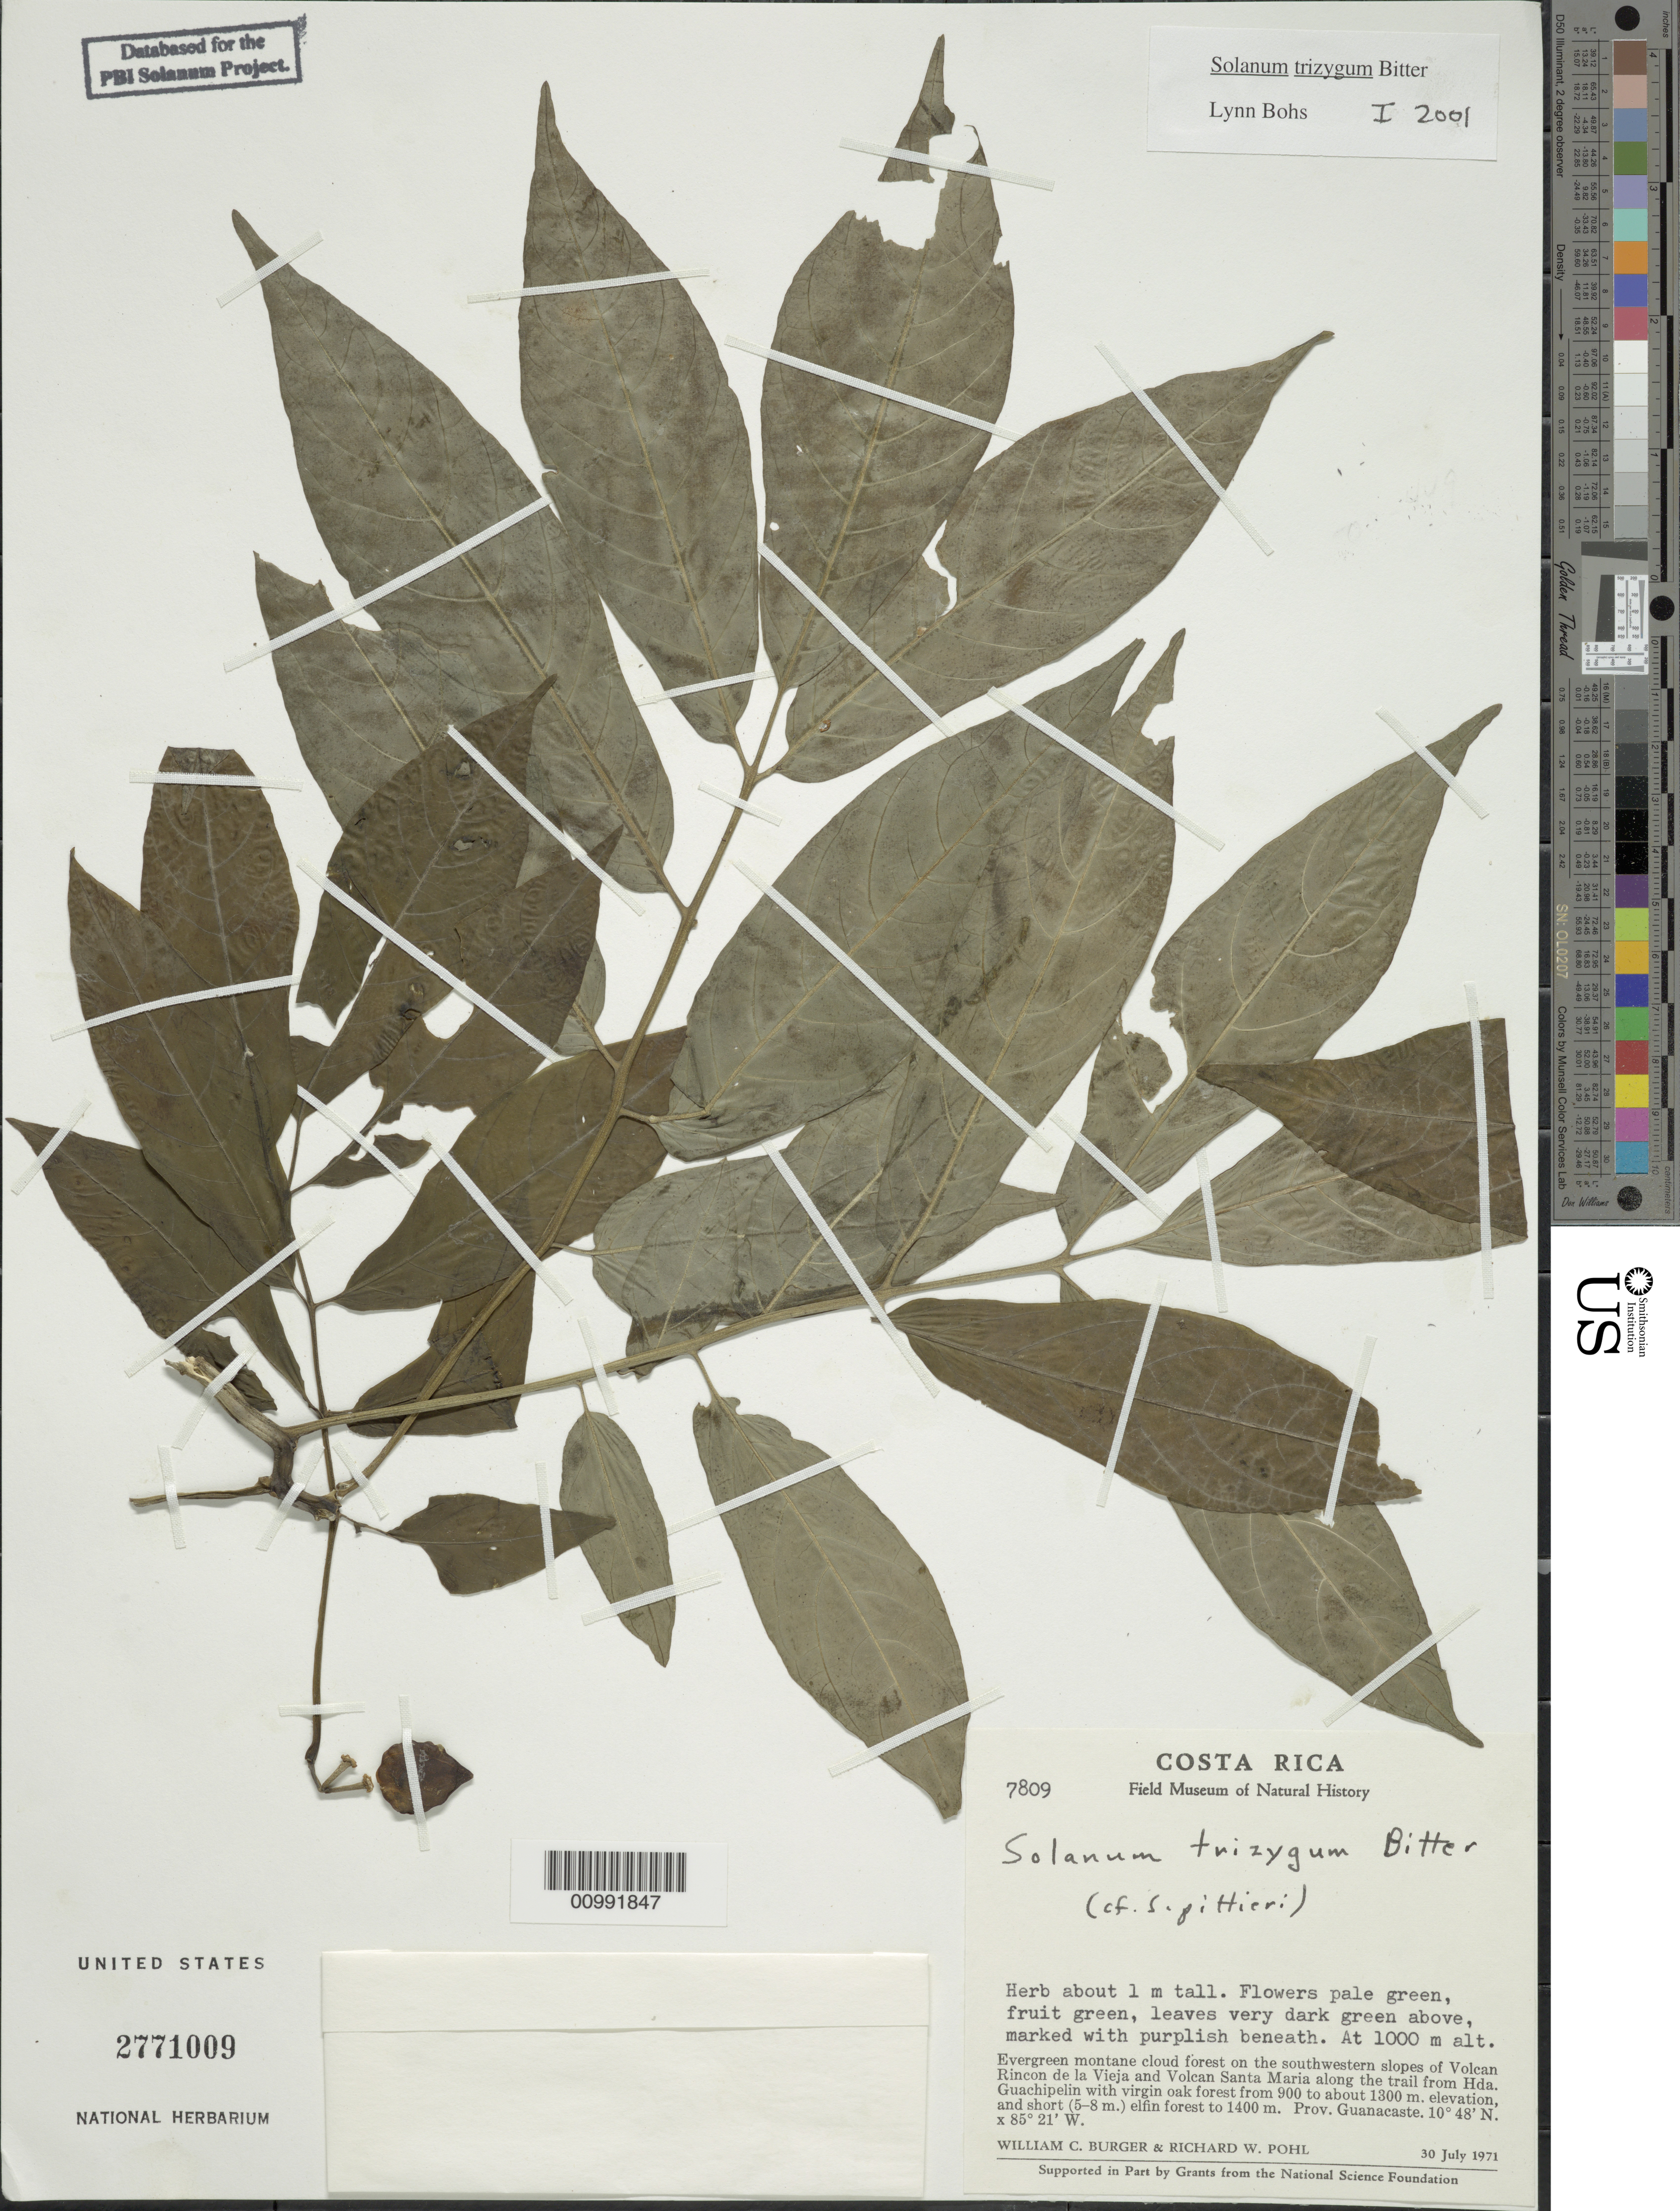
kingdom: Plantae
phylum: Tracheophyta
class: Magnoliopsida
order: Solanales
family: Solanaceae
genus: Solanum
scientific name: Solanum trizygum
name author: Bitter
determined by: Bohs, L. A.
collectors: W. Burger & R. W. Pohl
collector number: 7809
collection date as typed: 30 Jul 1971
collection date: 1971-07-30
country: Costa Rica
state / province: Guanacaste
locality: Southwestern slopes of Volcan Rincon de la Vieja and Volcan Santa Maria along the trail from Hda. Guachipelin.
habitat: Evergreen montain cloud forest with virgin oak forest from 900 to about 1300 m elevation and short (5-8 m) elfin forest to 1400 m.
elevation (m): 1000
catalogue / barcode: US 2771009